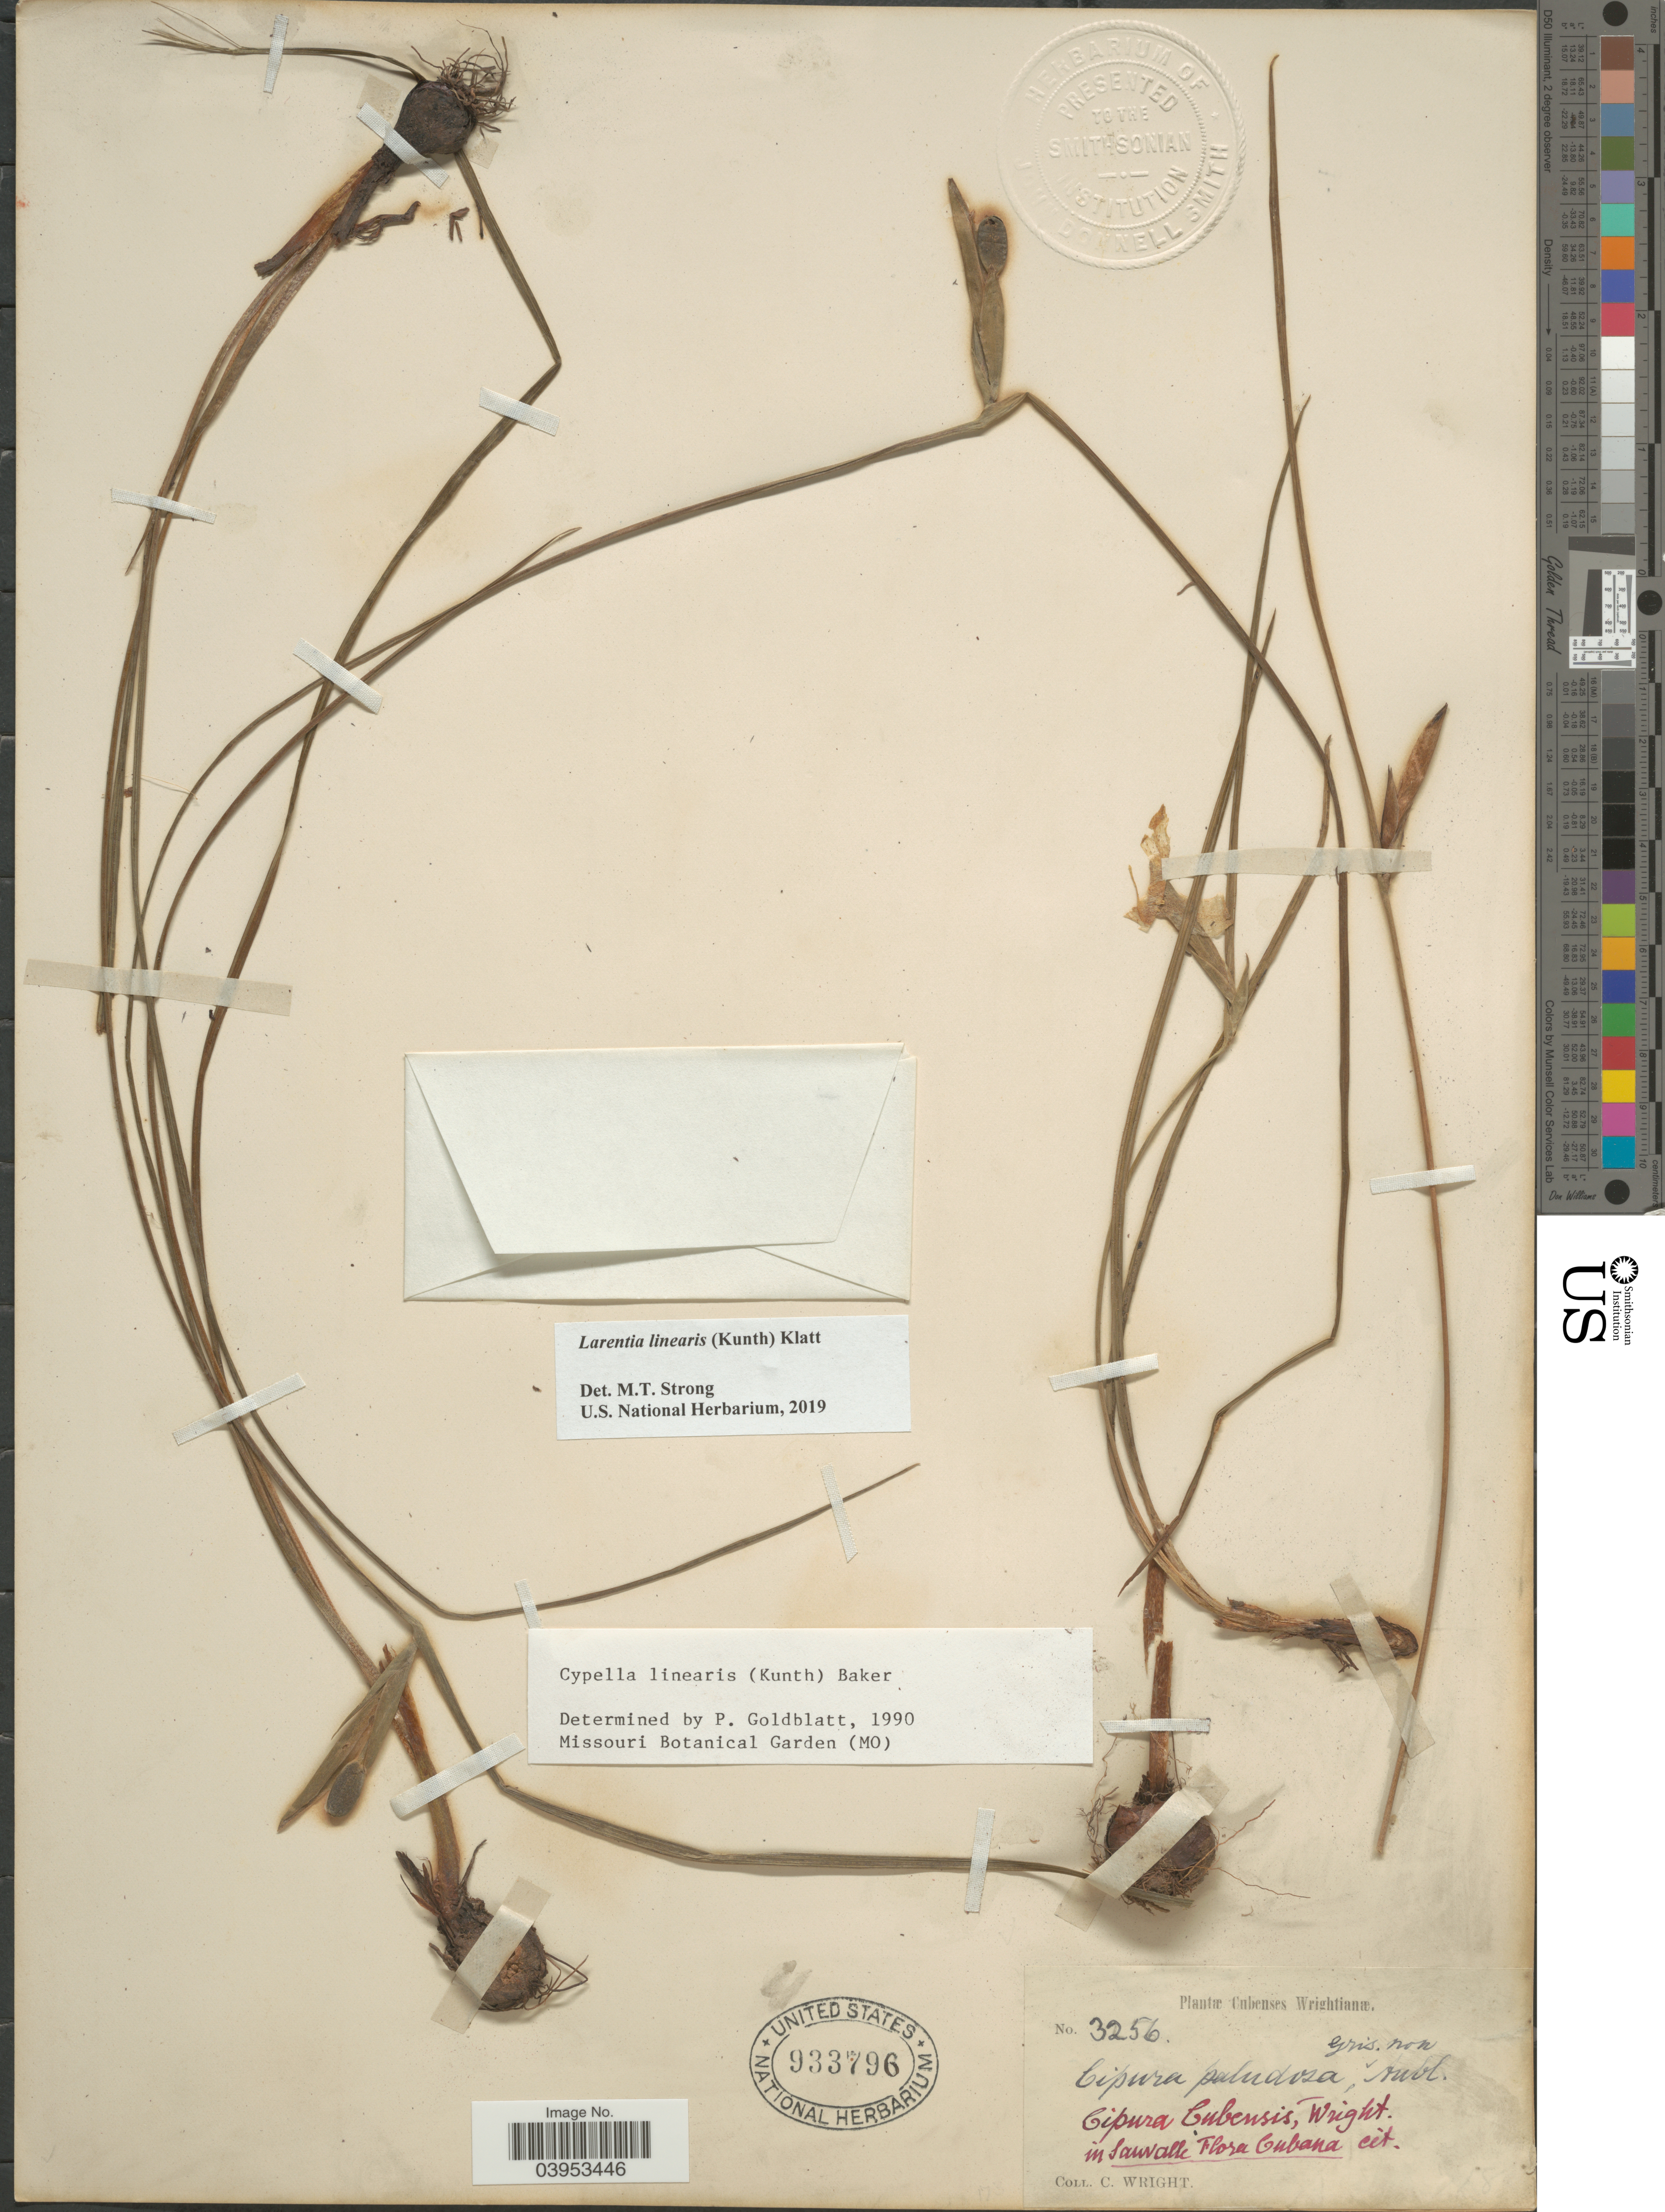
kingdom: Plantae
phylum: Tracheophyta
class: Liliopsida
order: Asparagales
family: Iridaceae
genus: Larentia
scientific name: Larentia linearis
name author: (Kunth) Klatt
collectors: C. Wright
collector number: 3256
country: Cuba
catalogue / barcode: US 933796